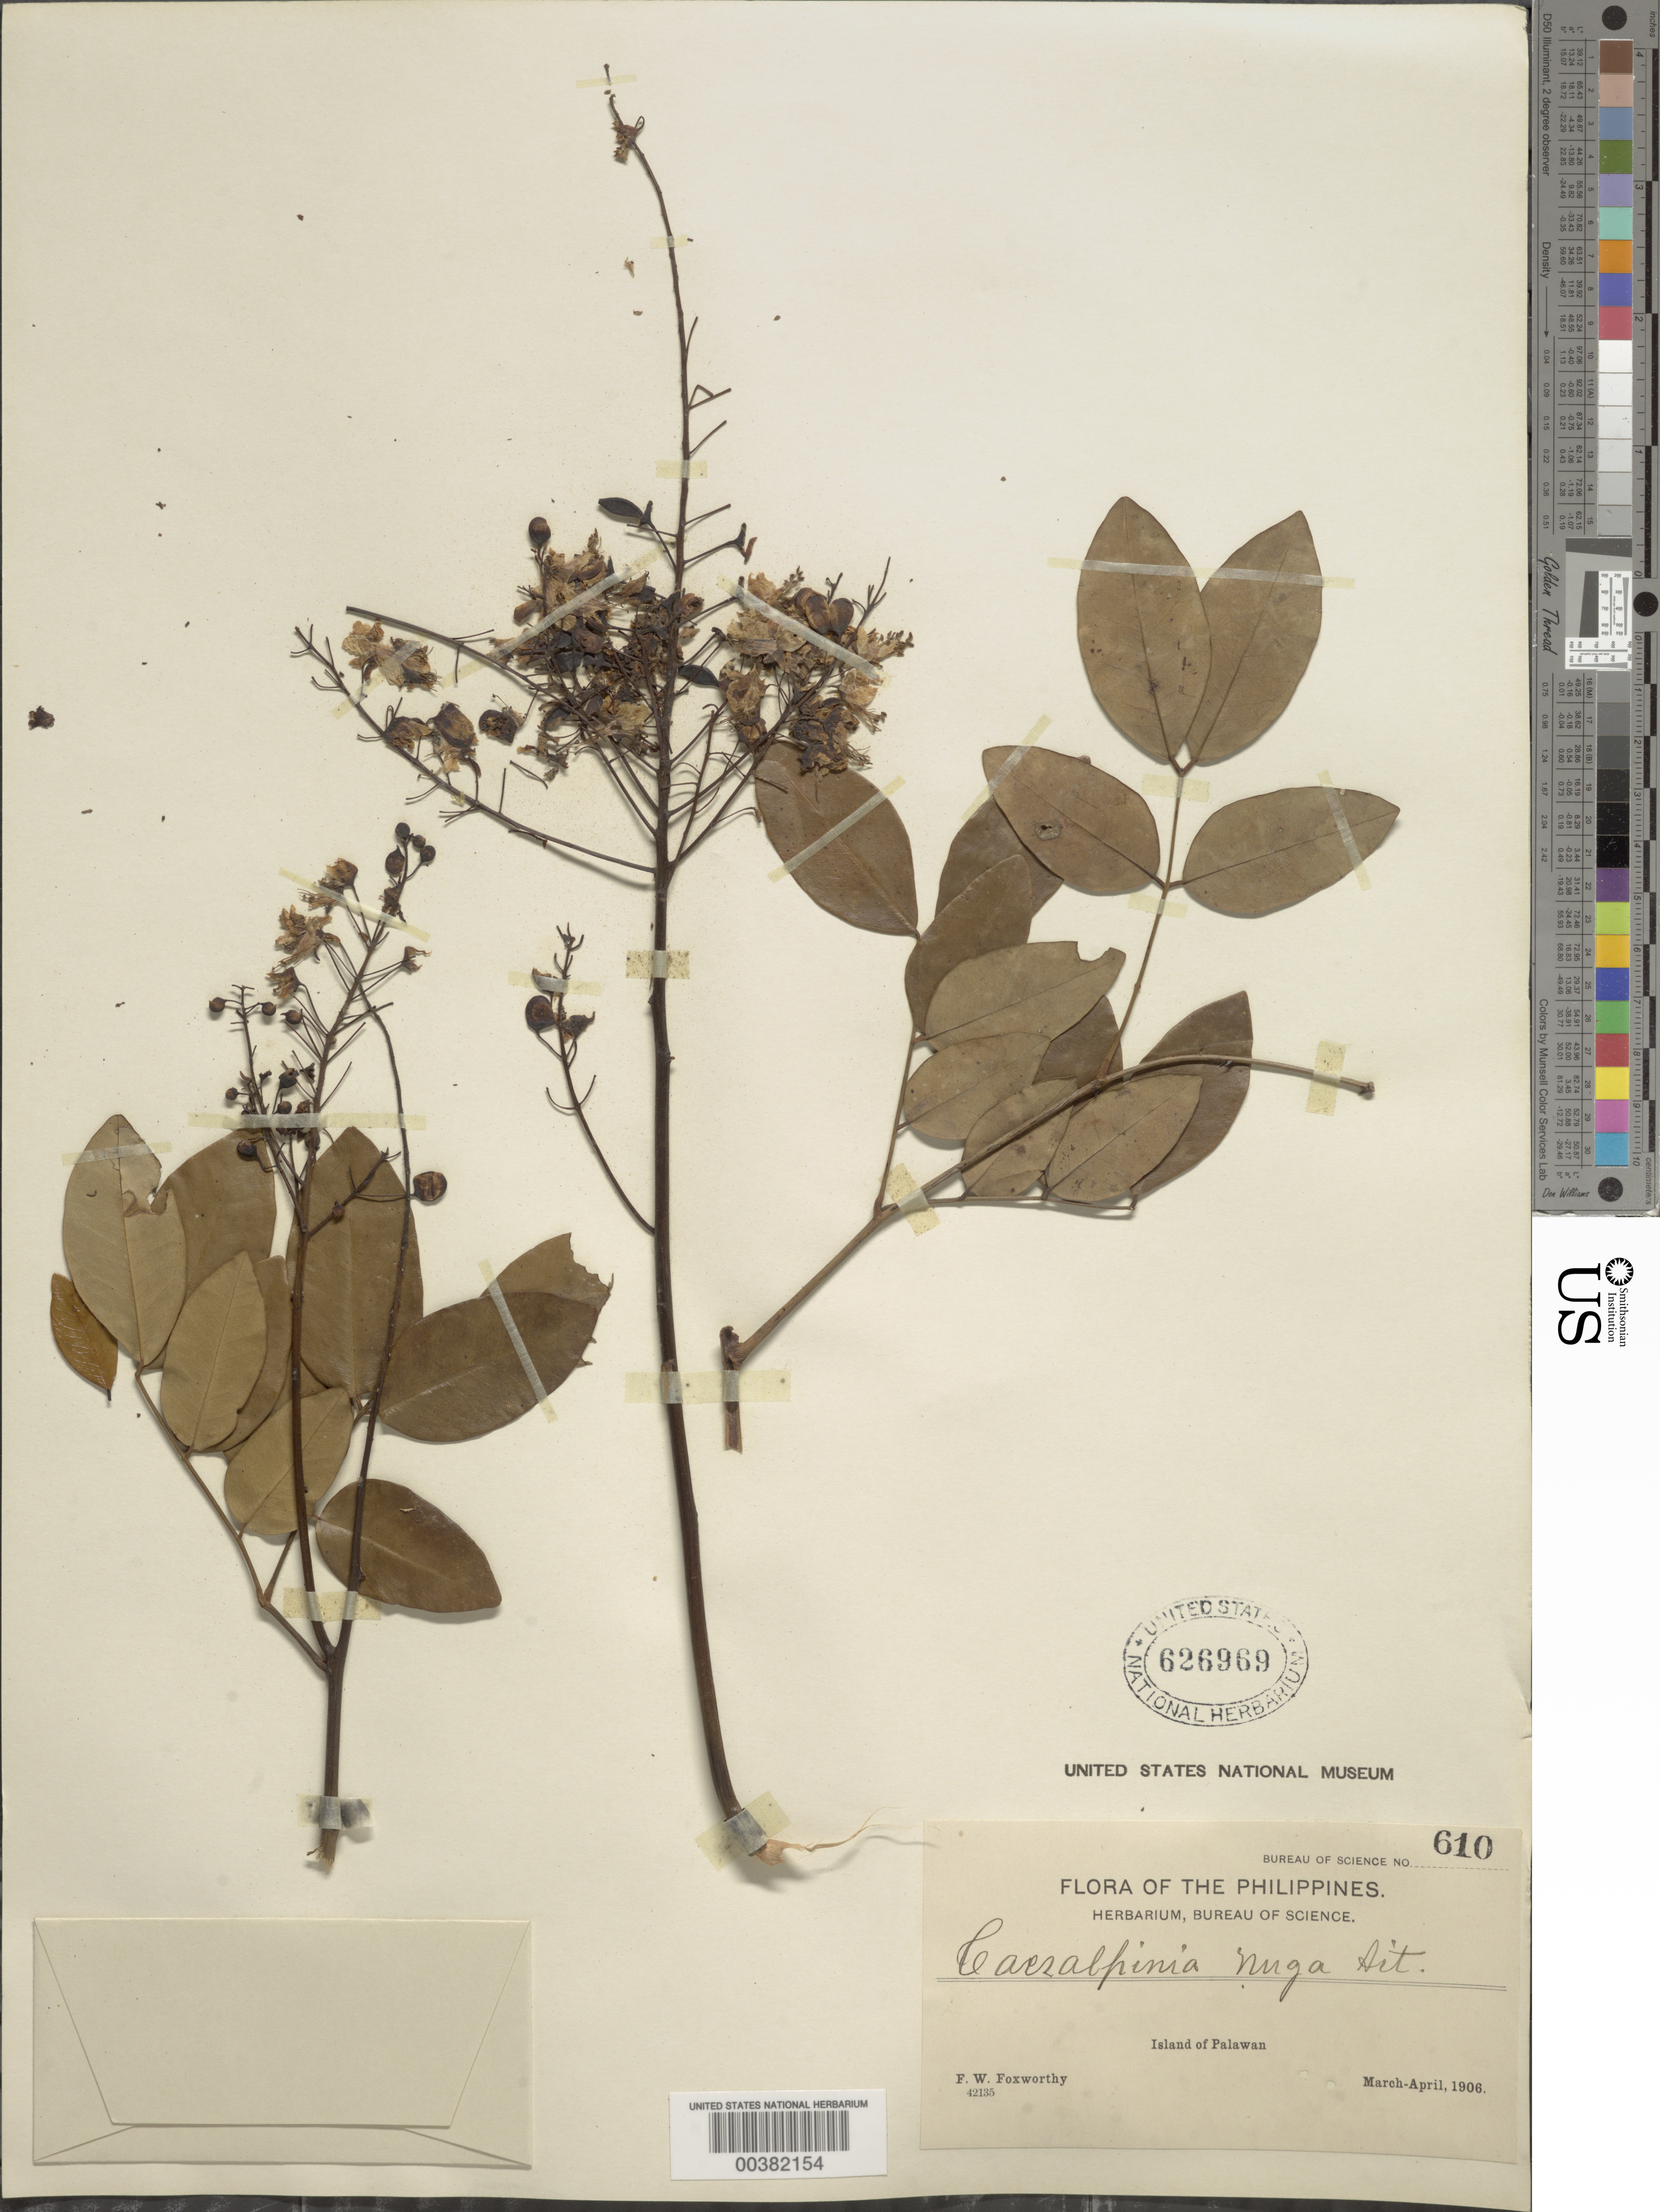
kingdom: Plantae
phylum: Tracheophyta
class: Magnoliopsida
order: Fabales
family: Fabaceae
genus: Ticanto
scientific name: Ticanto crista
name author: (L.) R. Clark & Gagnon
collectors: F. W. Foxworthy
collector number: Bureau Of Science No. 610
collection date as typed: Mar 1906 to -- Apr 1906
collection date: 1906-03/1906-04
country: Philippines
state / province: Mimaropa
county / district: Palawan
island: Palawan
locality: Palawan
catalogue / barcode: US 626969